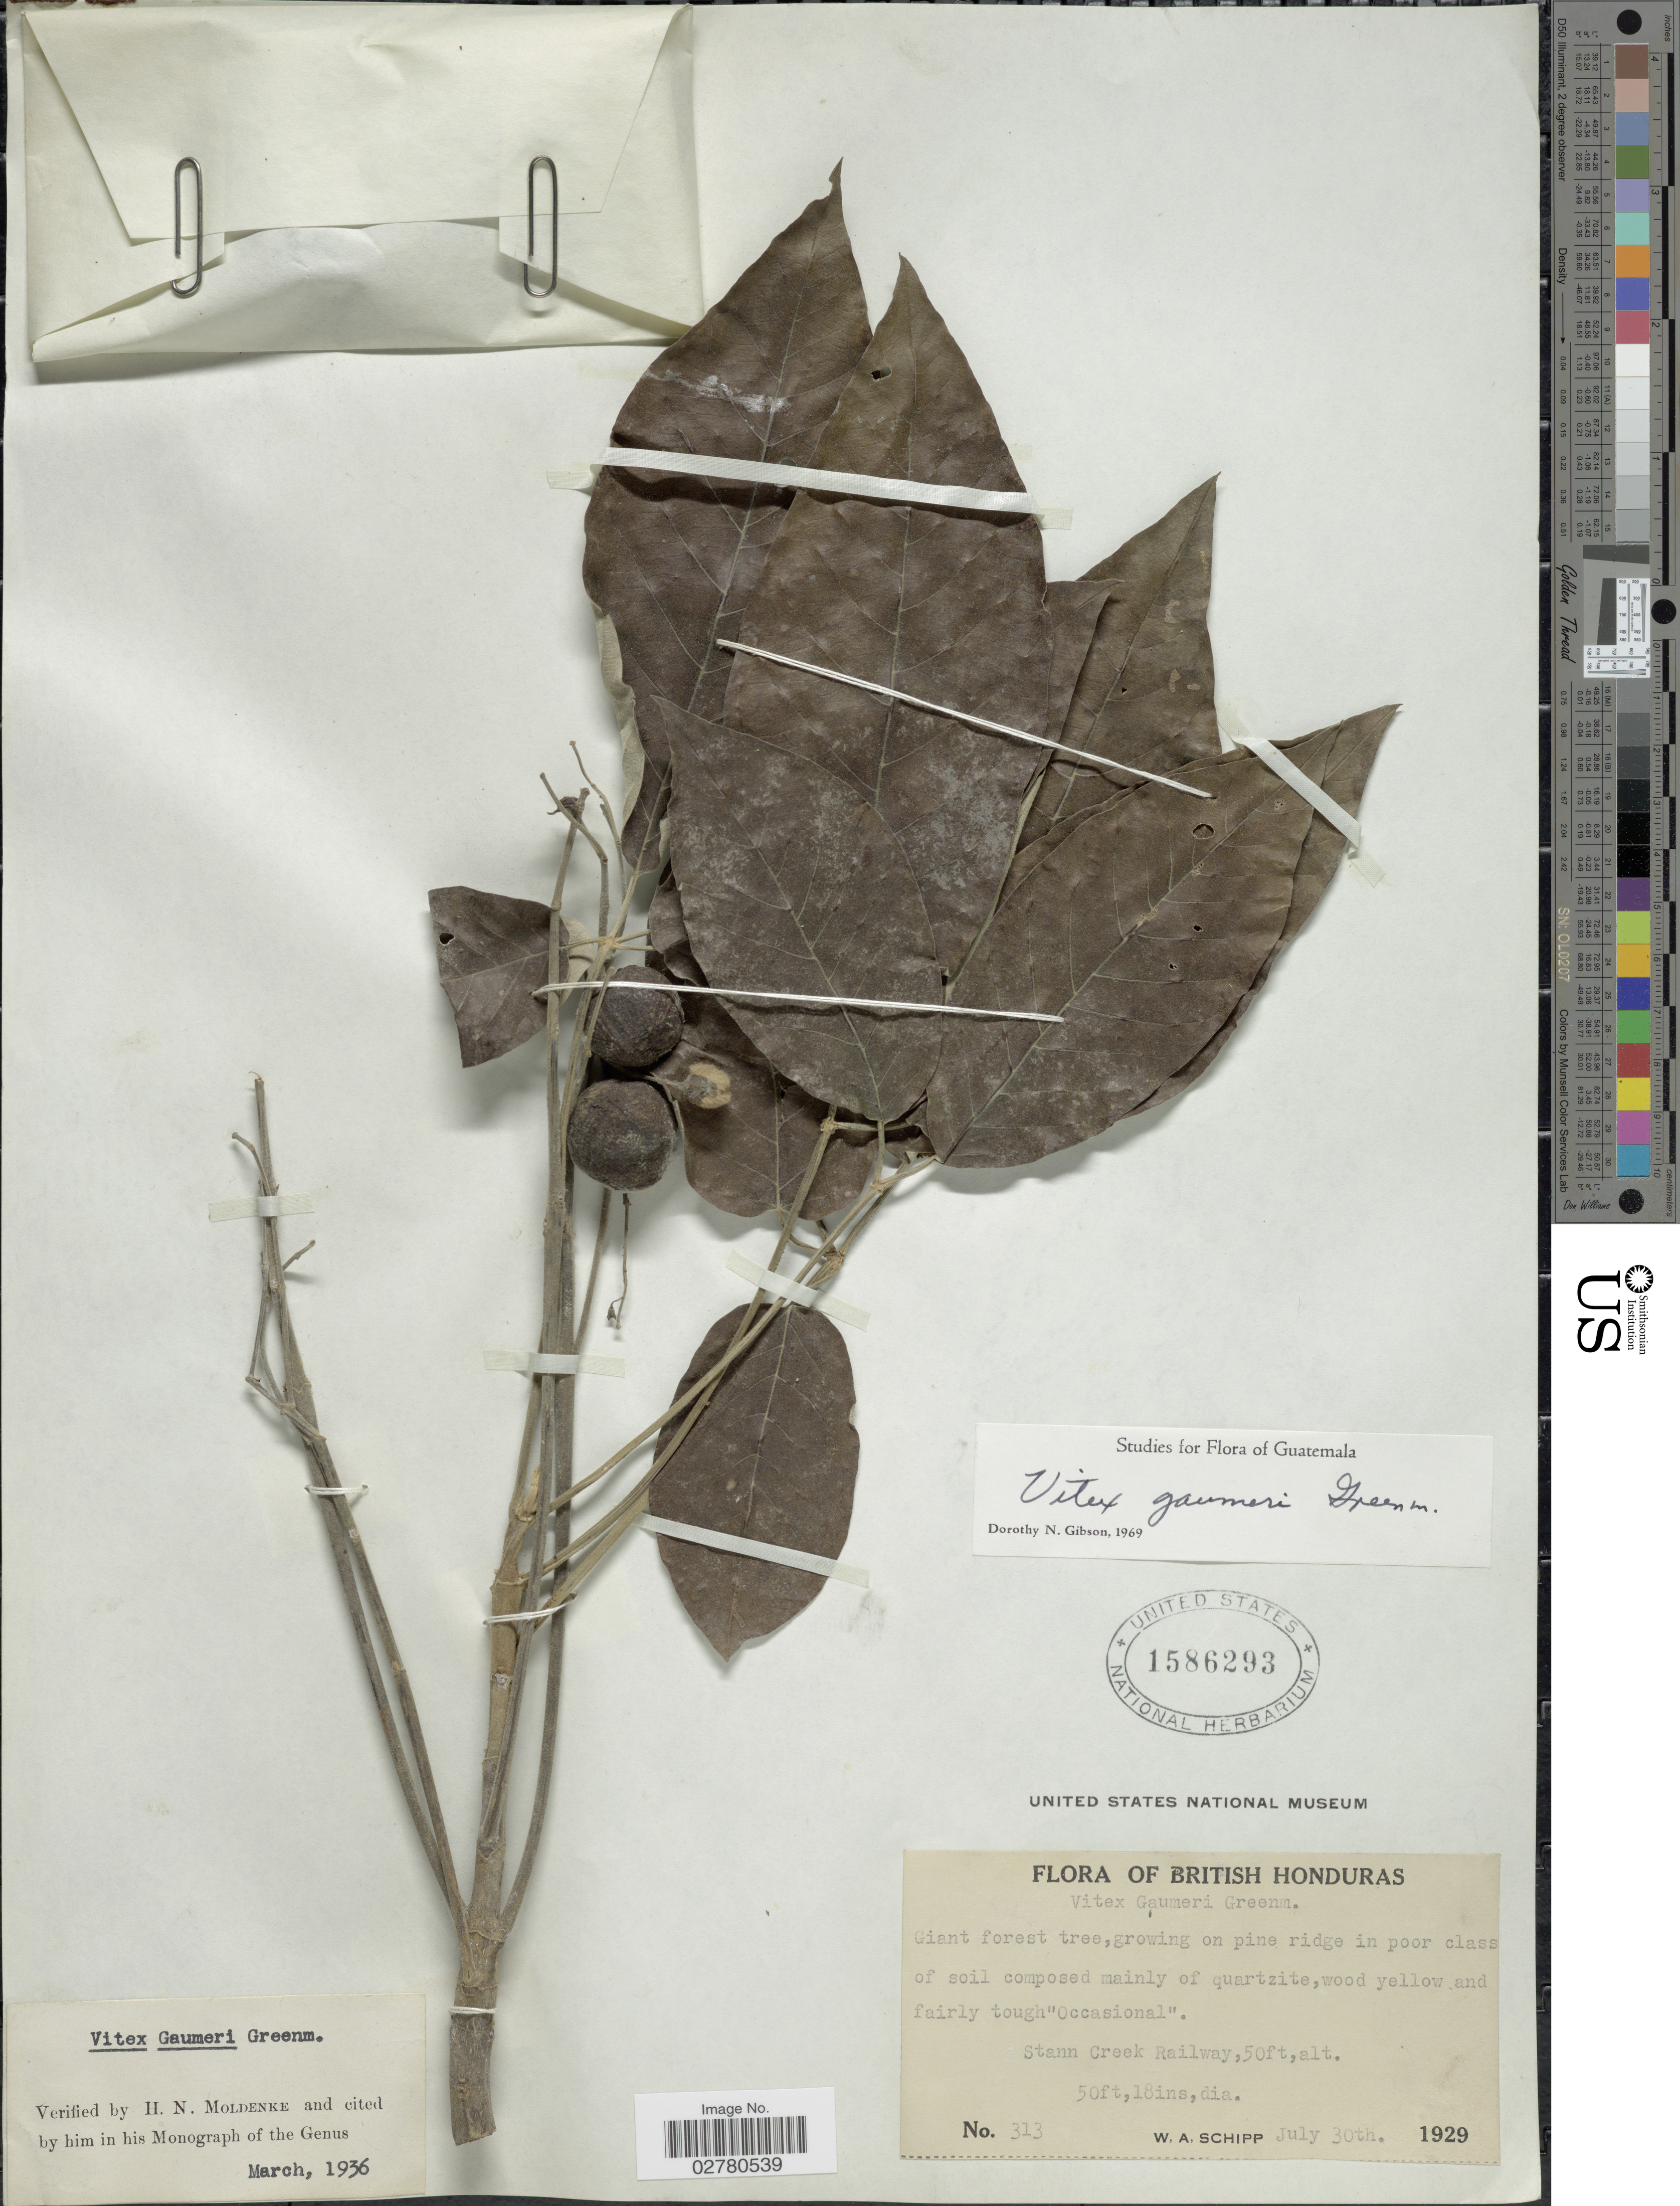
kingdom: Plantae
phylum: Tracheophyta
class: Magnoliopsida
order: Lamiales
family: Lamiaceae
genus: Vitex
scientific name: Vitex gaumeri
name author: Greenm.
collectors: W. Schipp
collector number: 313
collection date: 1929-07-30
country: Belize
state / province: Stann Creek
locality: British Honduras, Stann Creek Railway.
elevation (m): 15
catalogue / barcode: US 1586293